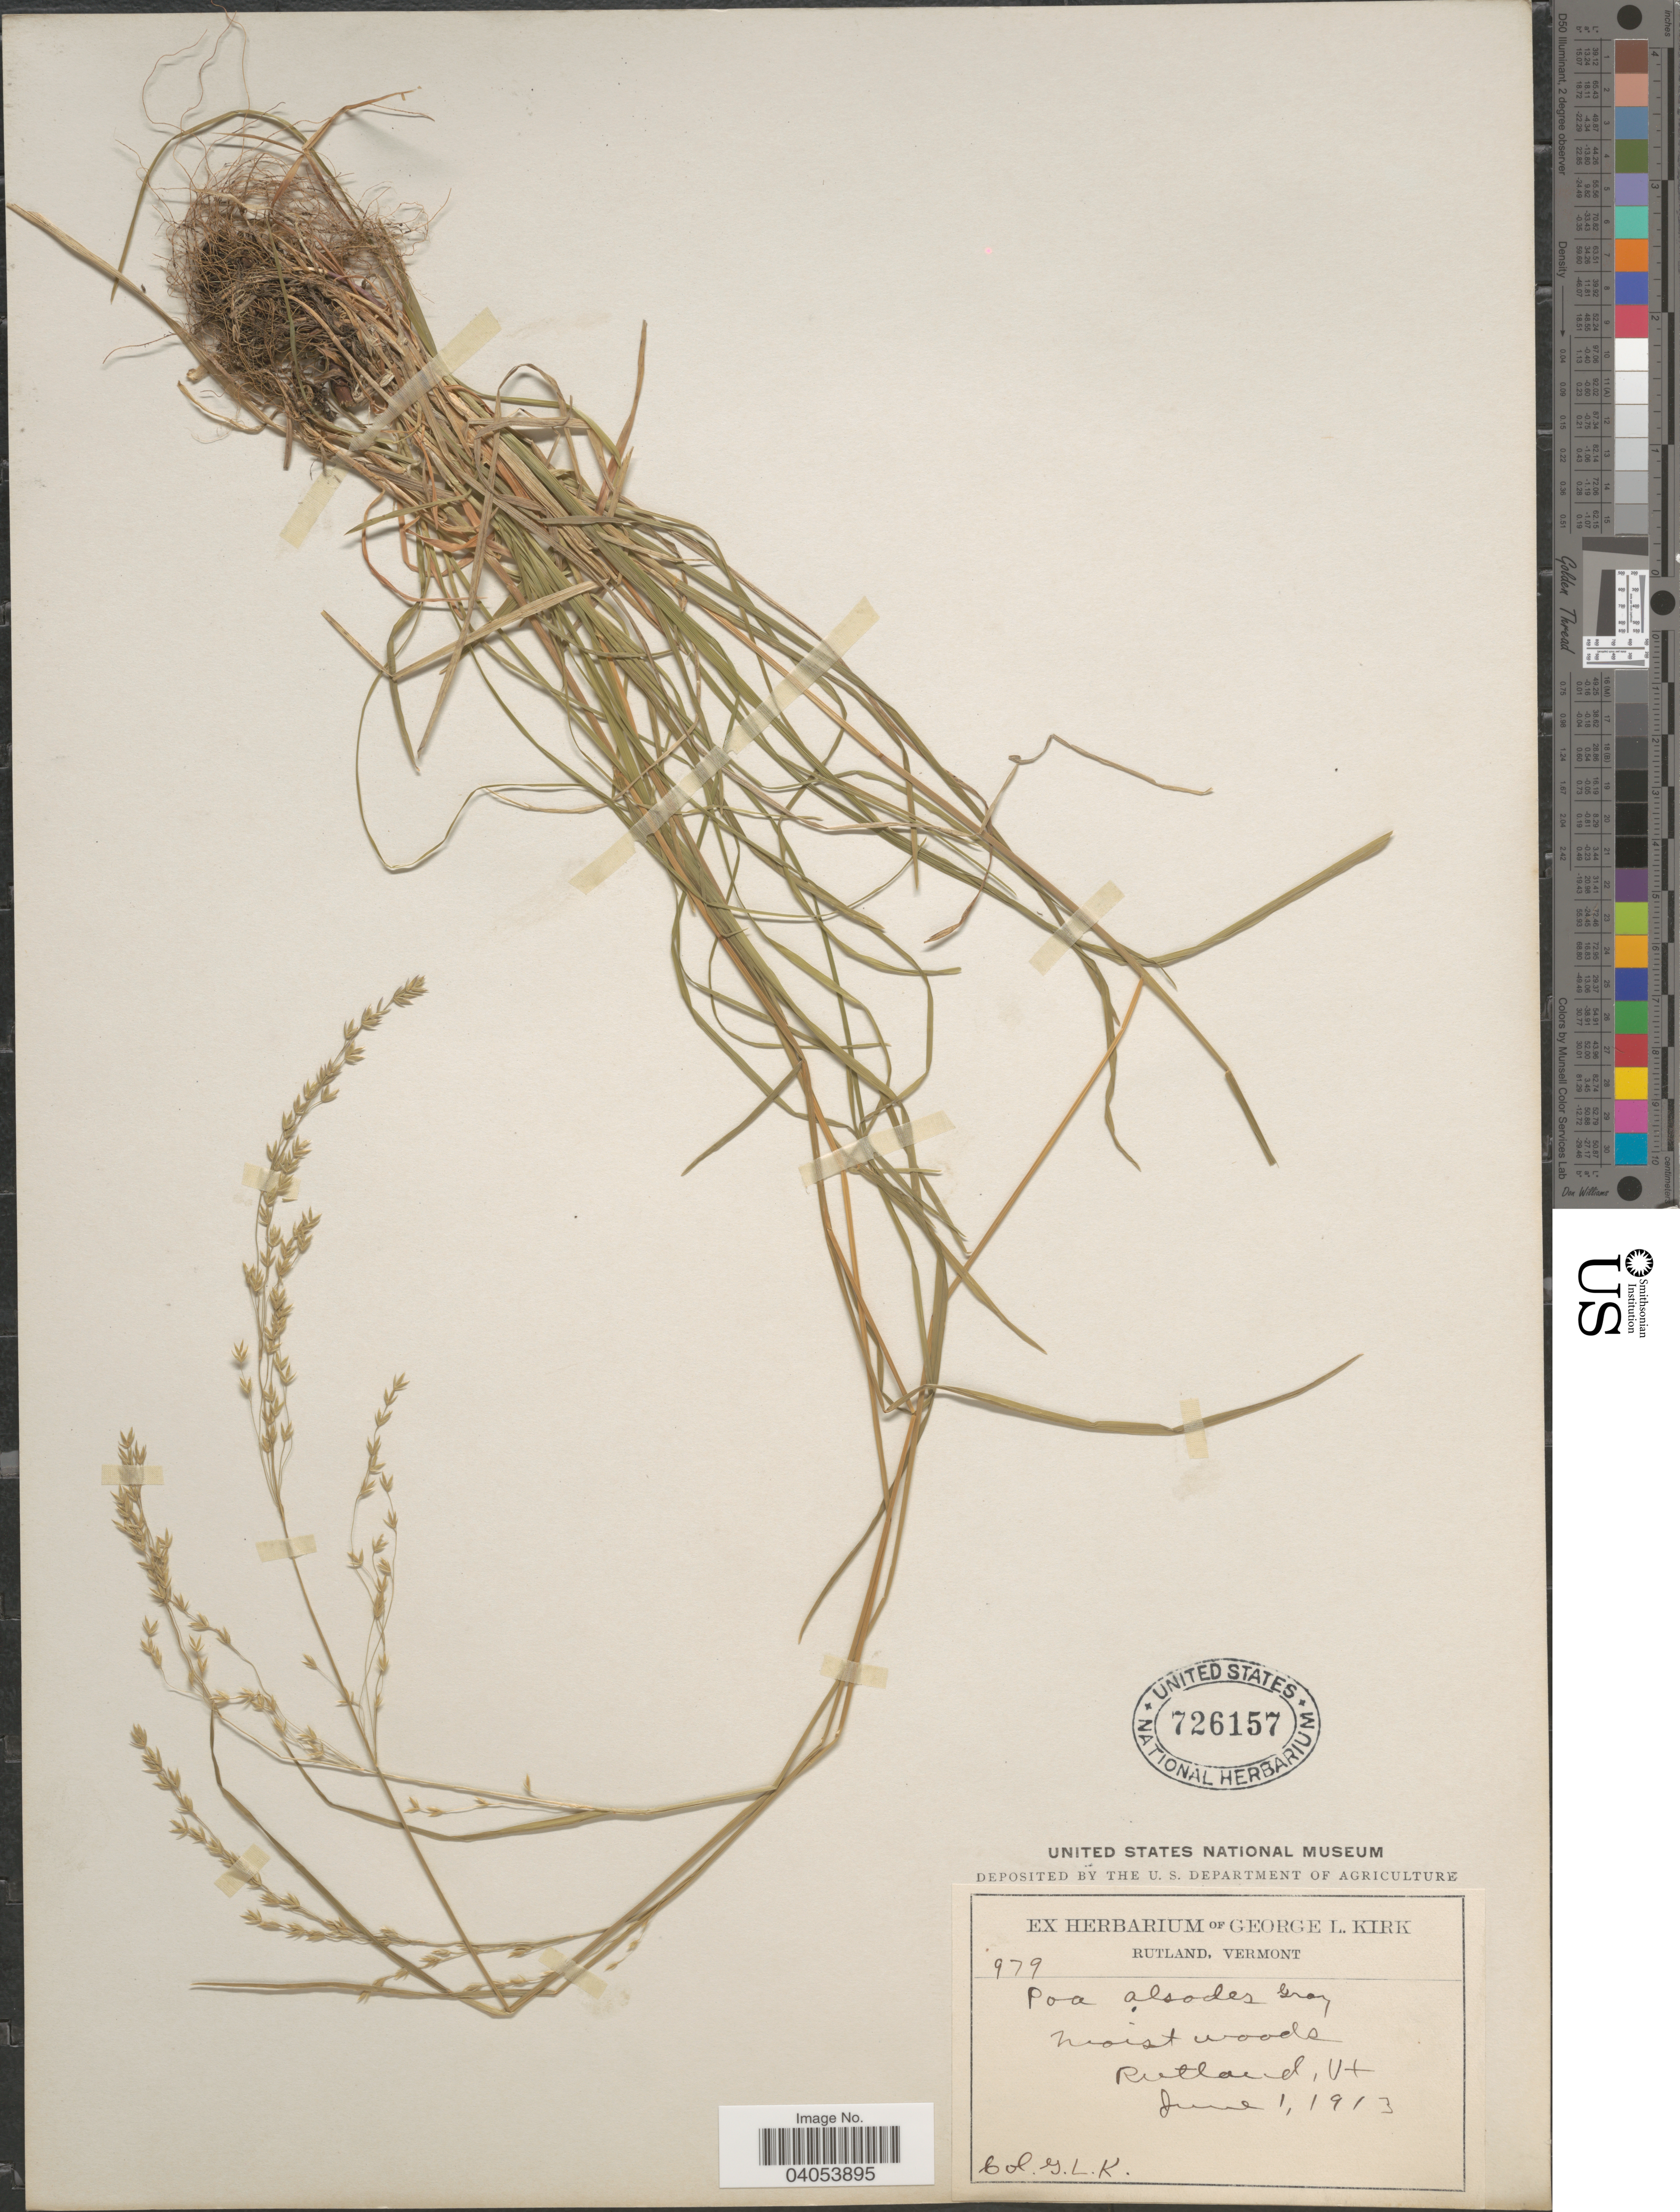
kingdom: Plantae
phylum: Tracheophyta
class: Liliopsida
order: Poales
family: Poaceae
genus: Poa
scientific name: Poa alsodes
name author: A. Gray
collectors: G. Kirk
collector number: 979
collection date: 1913-06-01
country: United States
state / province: Vermont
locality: Rutland.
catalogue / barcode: US 726157